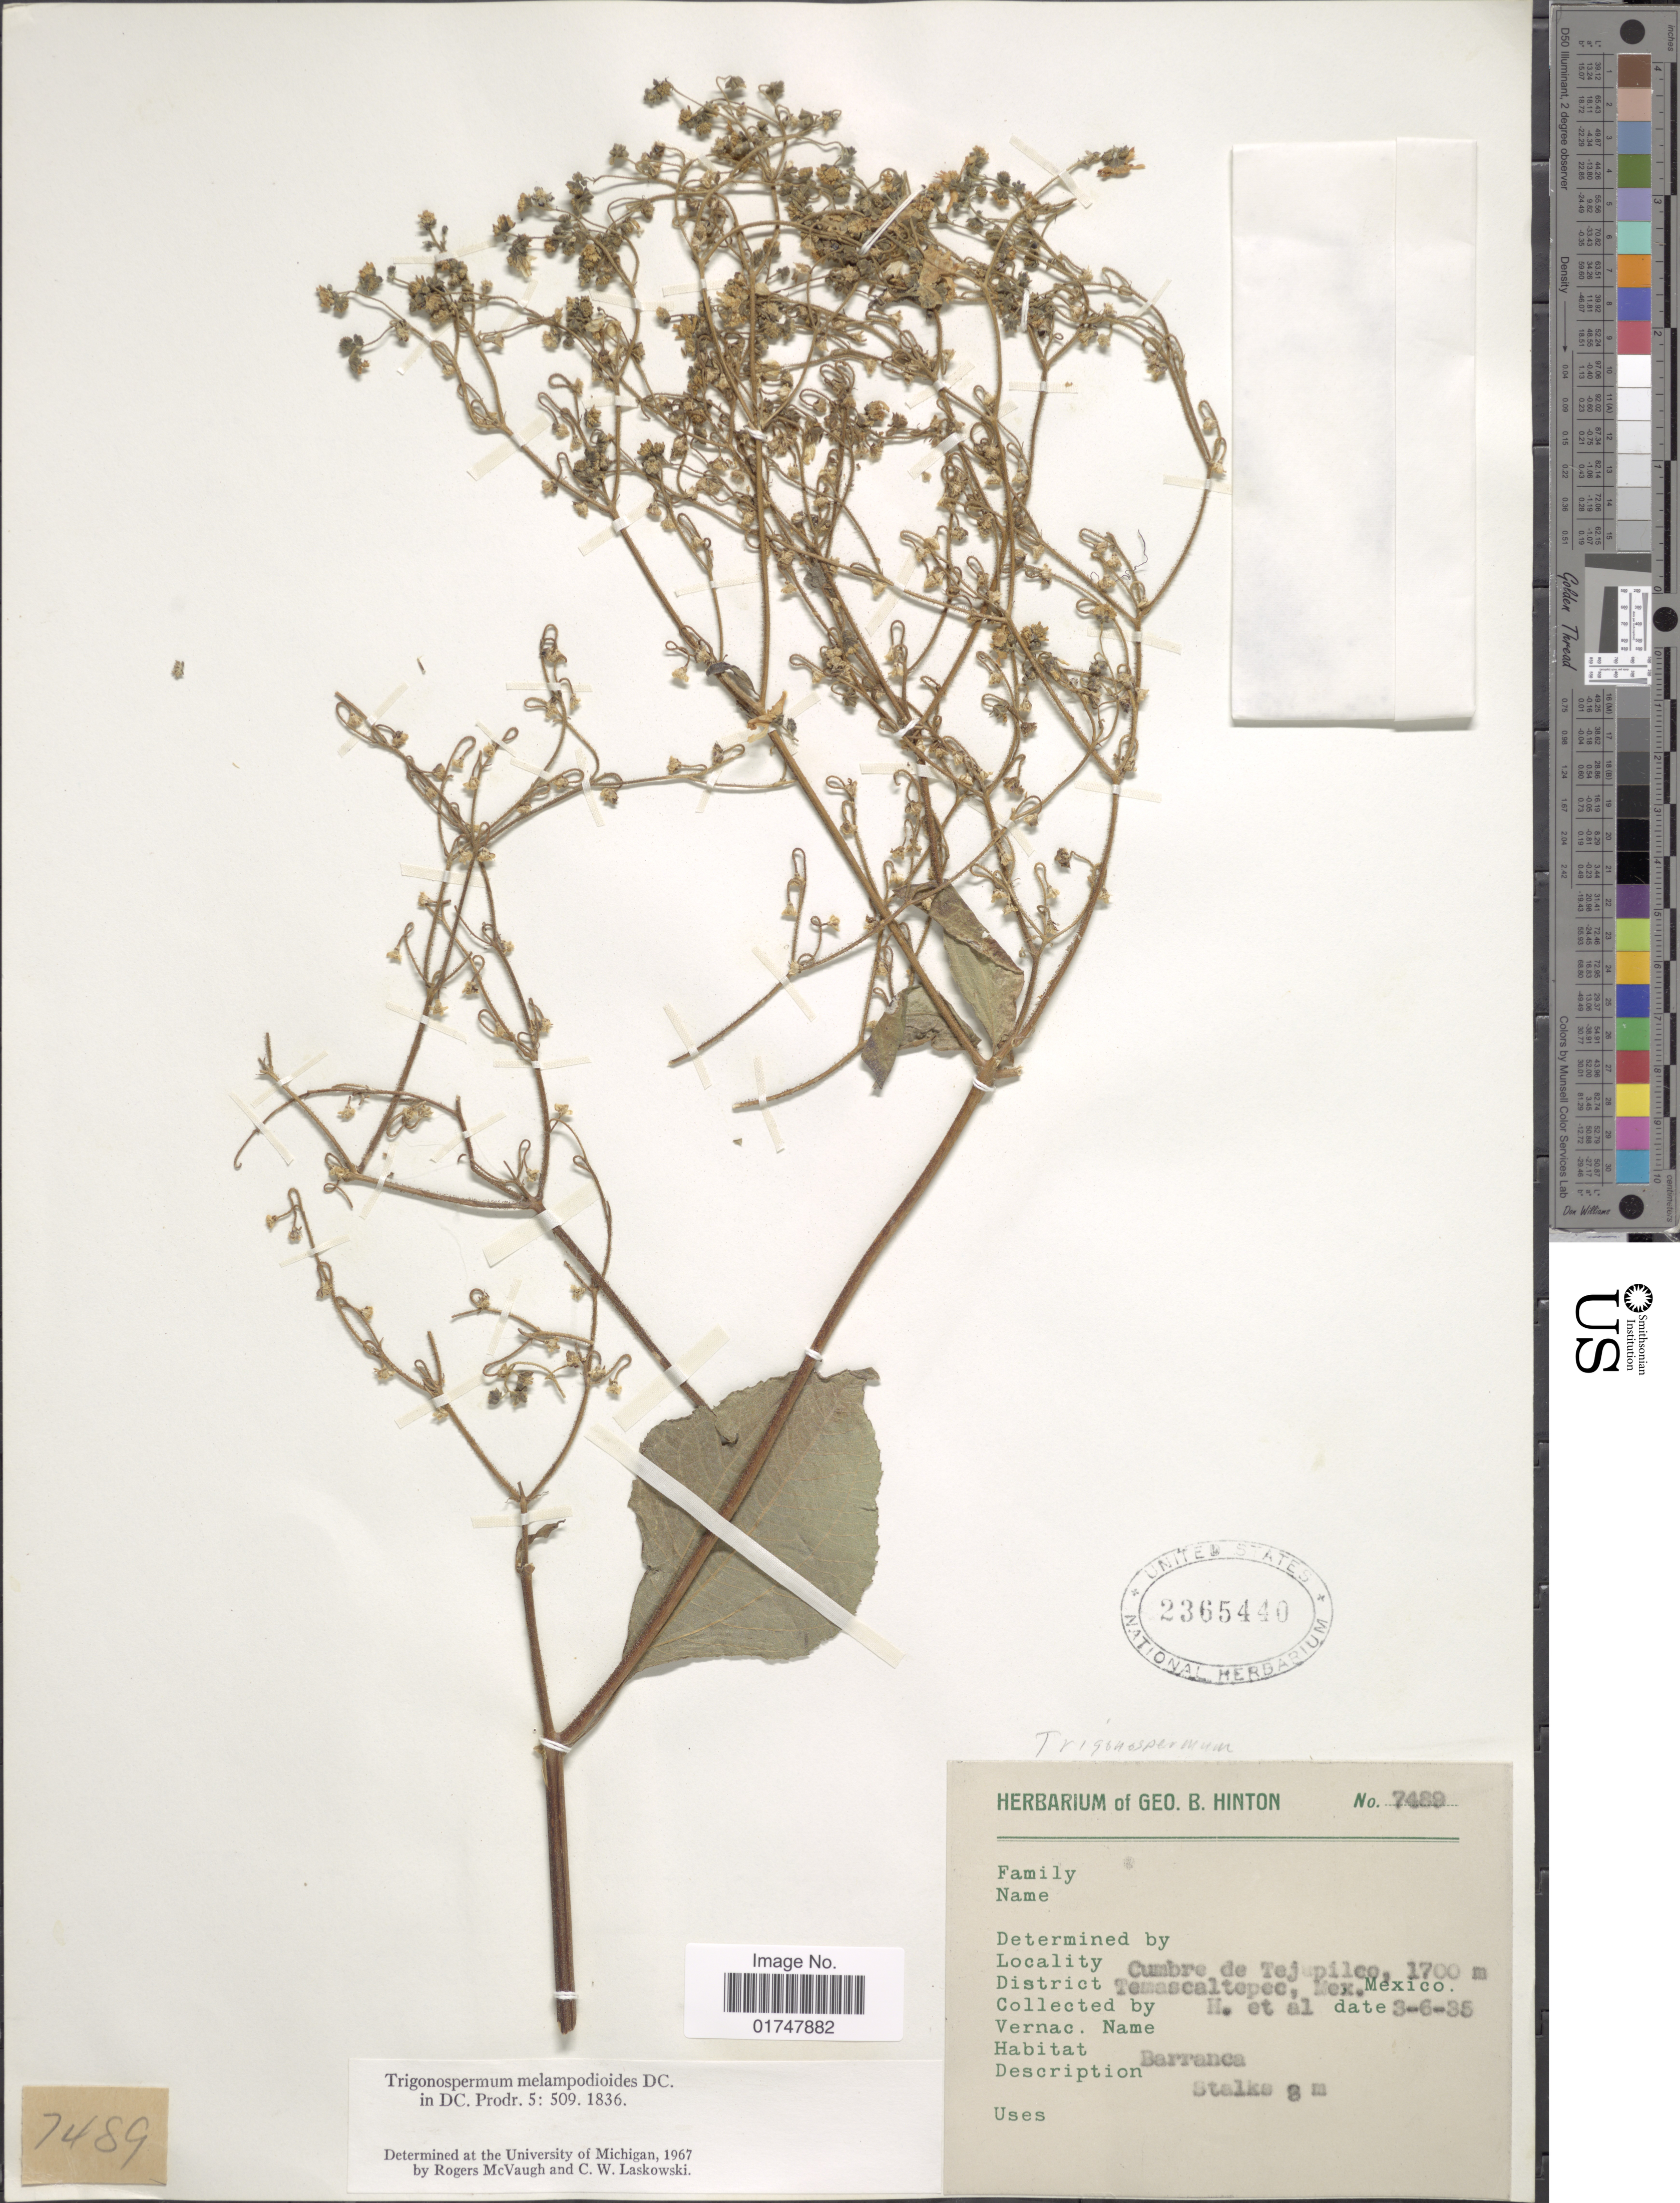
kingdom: Plantae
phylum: Tracheophyta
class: Magnoliopsida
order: Asterales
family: Asteraceae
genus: Trigonospermum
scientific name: Trigonospermum melampodioides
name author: DC.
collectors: G. B. Hinton & et al.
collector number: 7489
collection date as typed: Transcribed d/m/y: 6/3/35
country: Mexico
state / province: México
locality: Cumbre de Tejupileo, Temascaltepec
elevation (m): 1700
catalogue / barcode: US 2365440